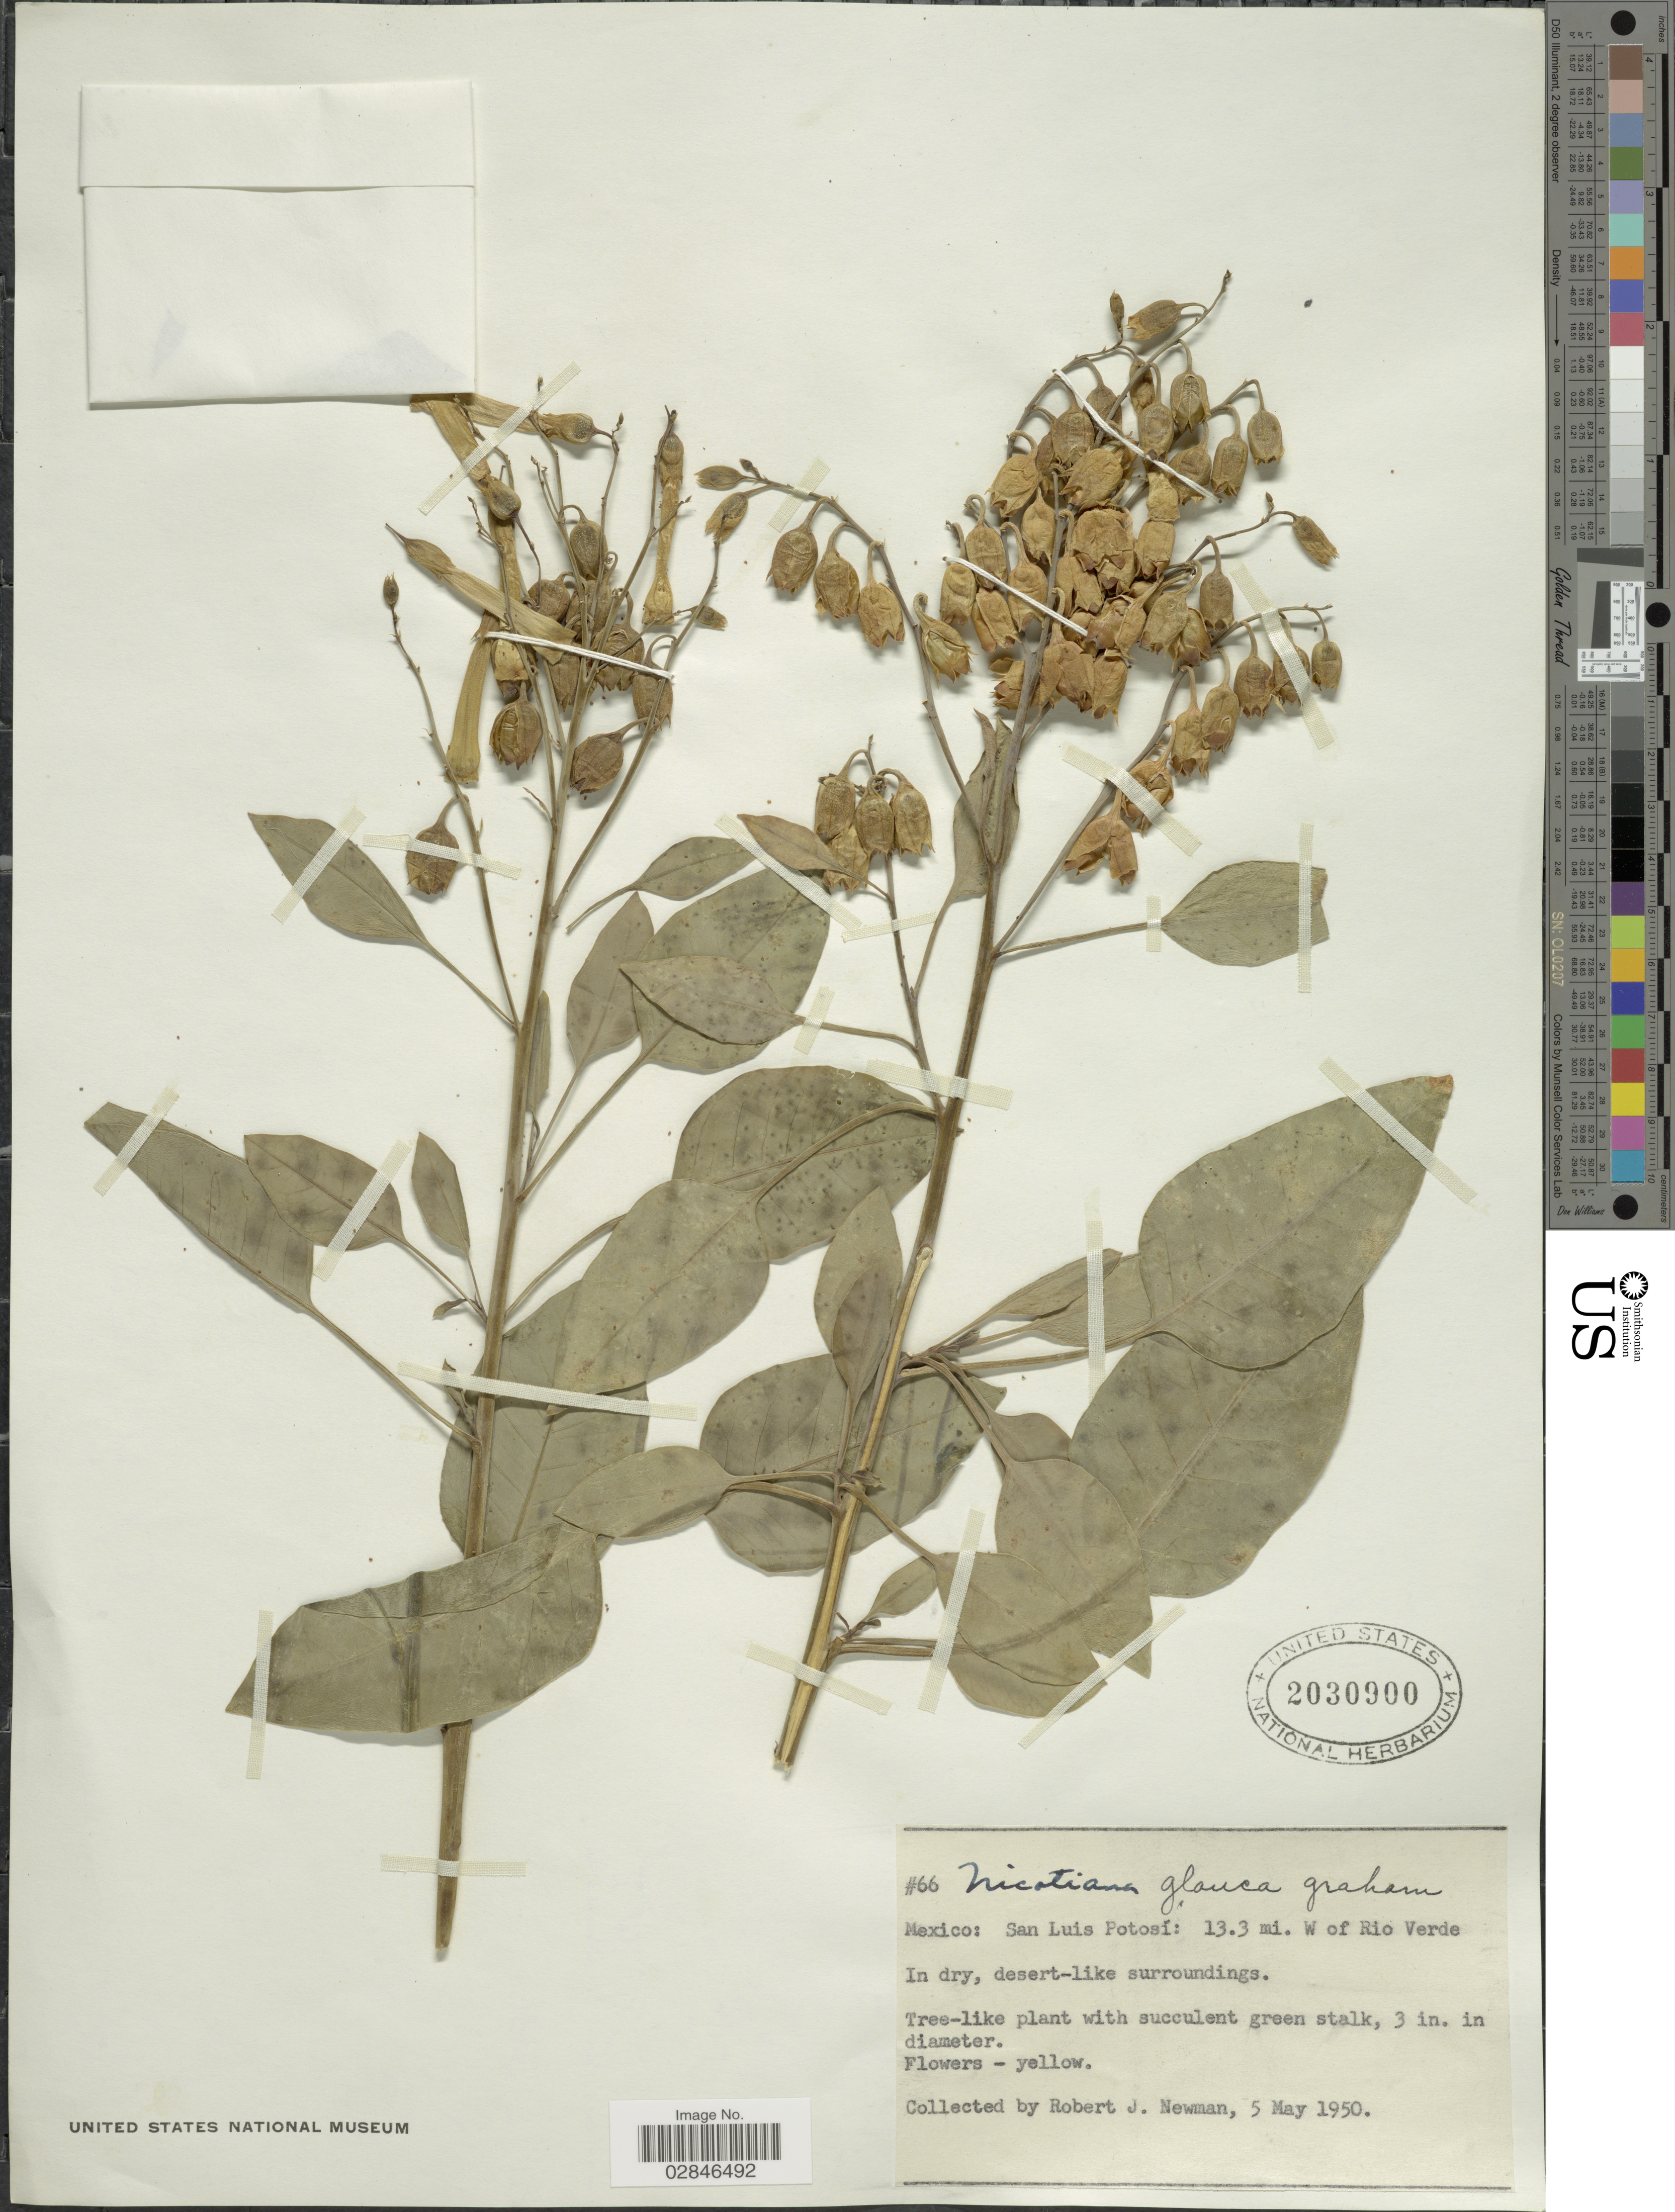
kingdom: Plantae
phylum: Tracheophyta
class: Magnoliopsida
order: Solanales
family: Solanaceae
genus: Nicotiana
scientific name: Nicotiana glauca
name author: Graham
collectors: R. J. Newman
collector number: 66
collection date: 1950-05-05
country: Mexico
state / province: San Luis Potosí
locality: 13.3 mi. W of Rio Verde.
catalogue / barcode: US 2030900